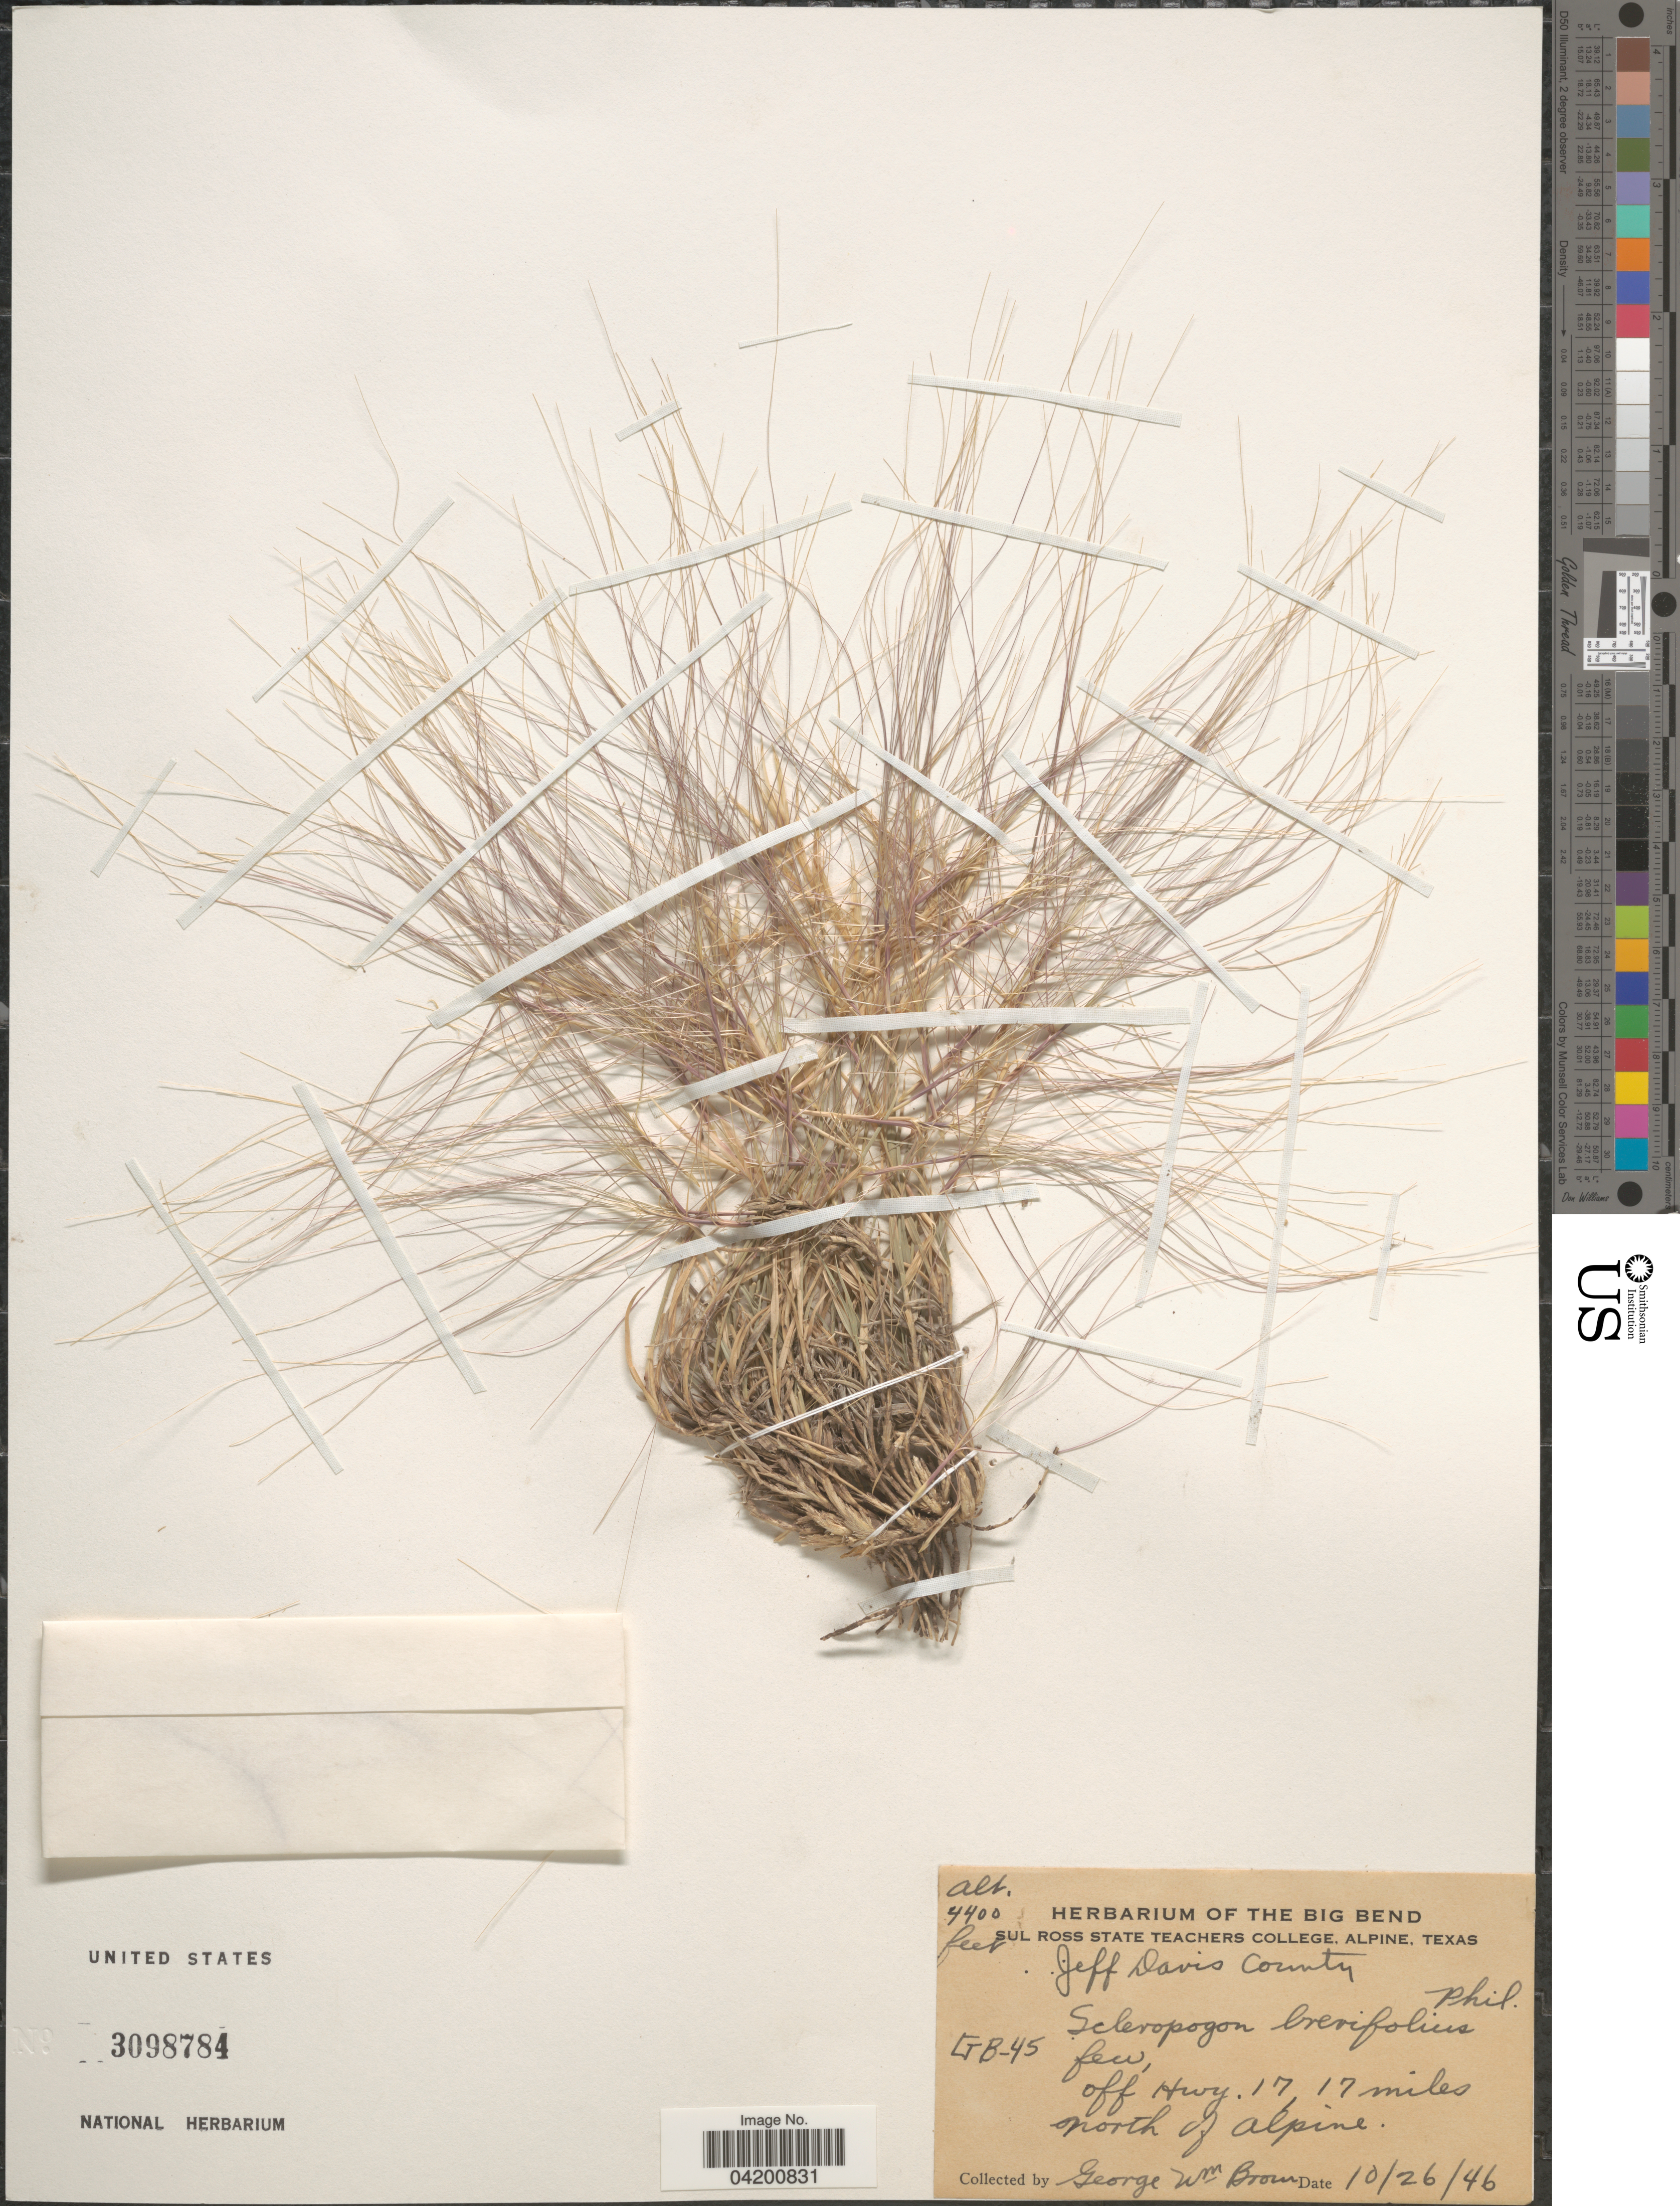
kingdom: Plantae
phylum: Tracheophyta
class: Liliopsida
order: Poales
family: Poaceae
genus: Scleropogon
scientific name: Scleropogon brevifolius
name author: Phil.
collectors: G. W. Brown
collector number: GB-45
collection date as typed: Transcribed d/m/y: 26/10/46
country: United States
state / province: Texas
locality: Jeff Davis County. Off Hwy. 17, 17 miles north of Alpine.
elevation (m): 1341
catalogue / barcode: US 3098784